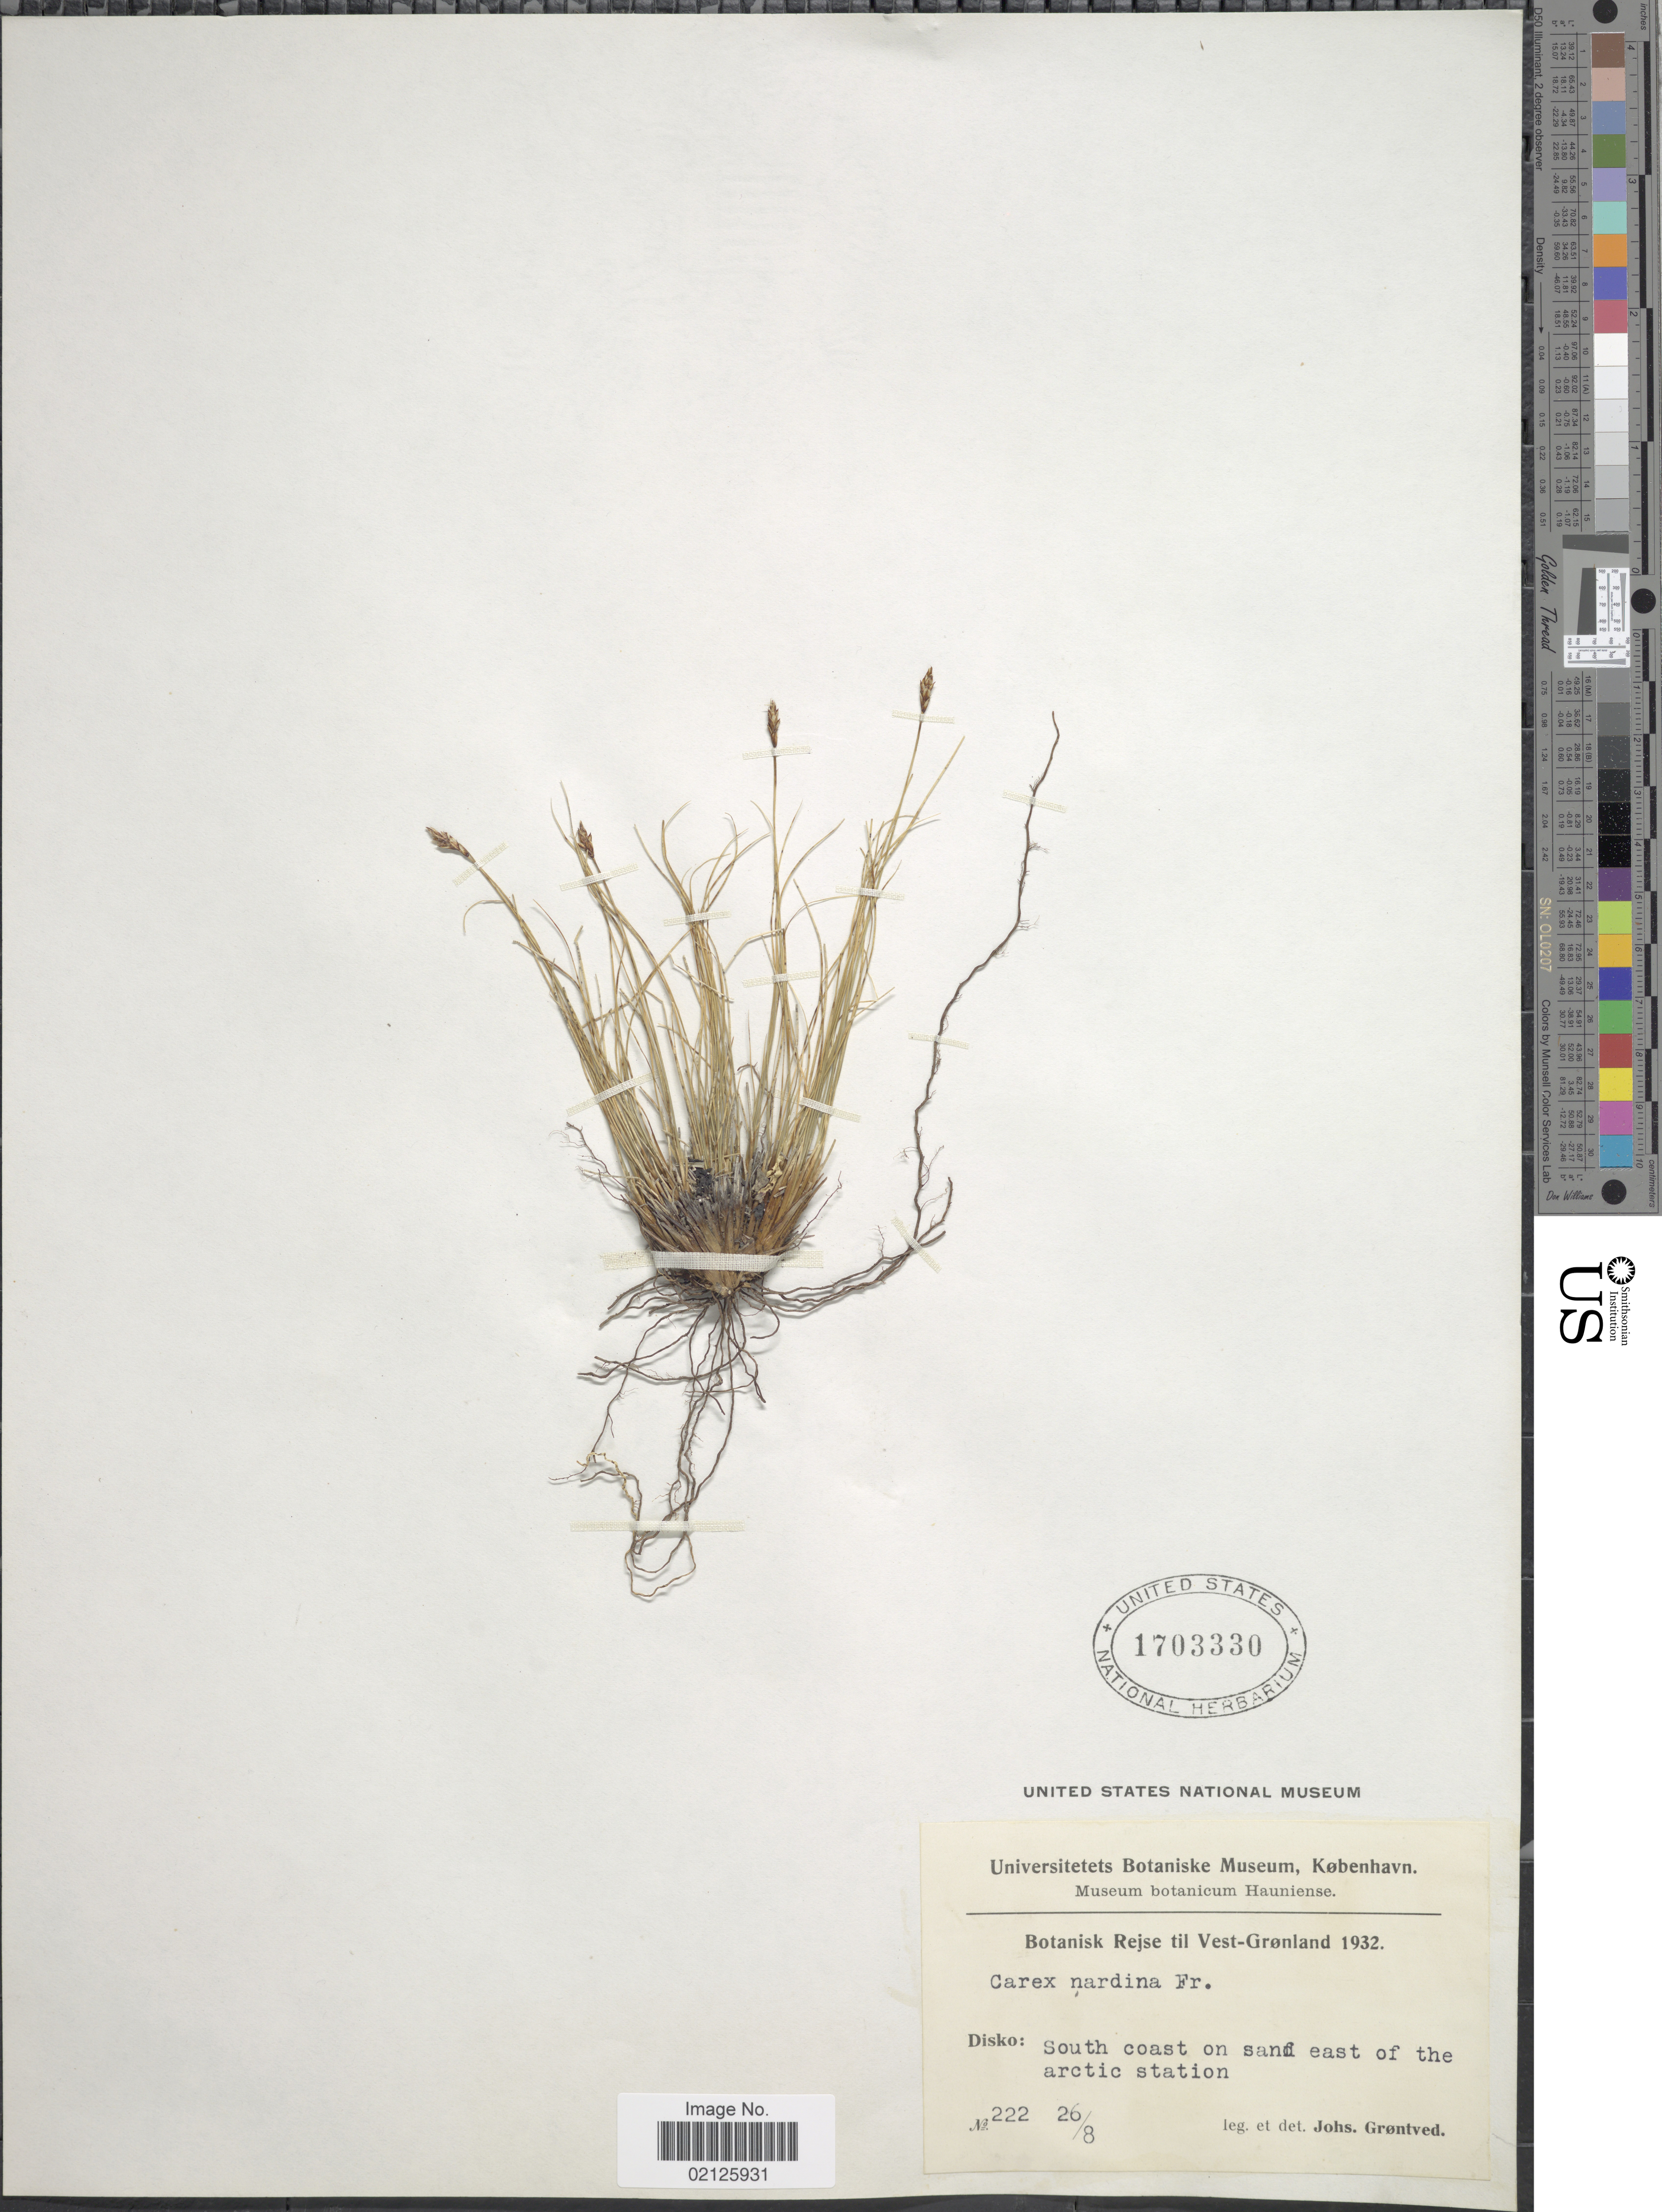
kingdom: Plantae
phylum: Tracheophyta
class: Liliopsida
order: Poales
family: Cyperaceae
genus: Carex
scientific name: Carex nardina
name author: (Hornem.) Fr.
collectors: J. Grøntved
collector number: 222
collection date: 1932-08-26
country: Greenland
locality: Vest-Grønland, Disko: South coast on sand east of the arctic station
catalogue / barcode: US 1703330